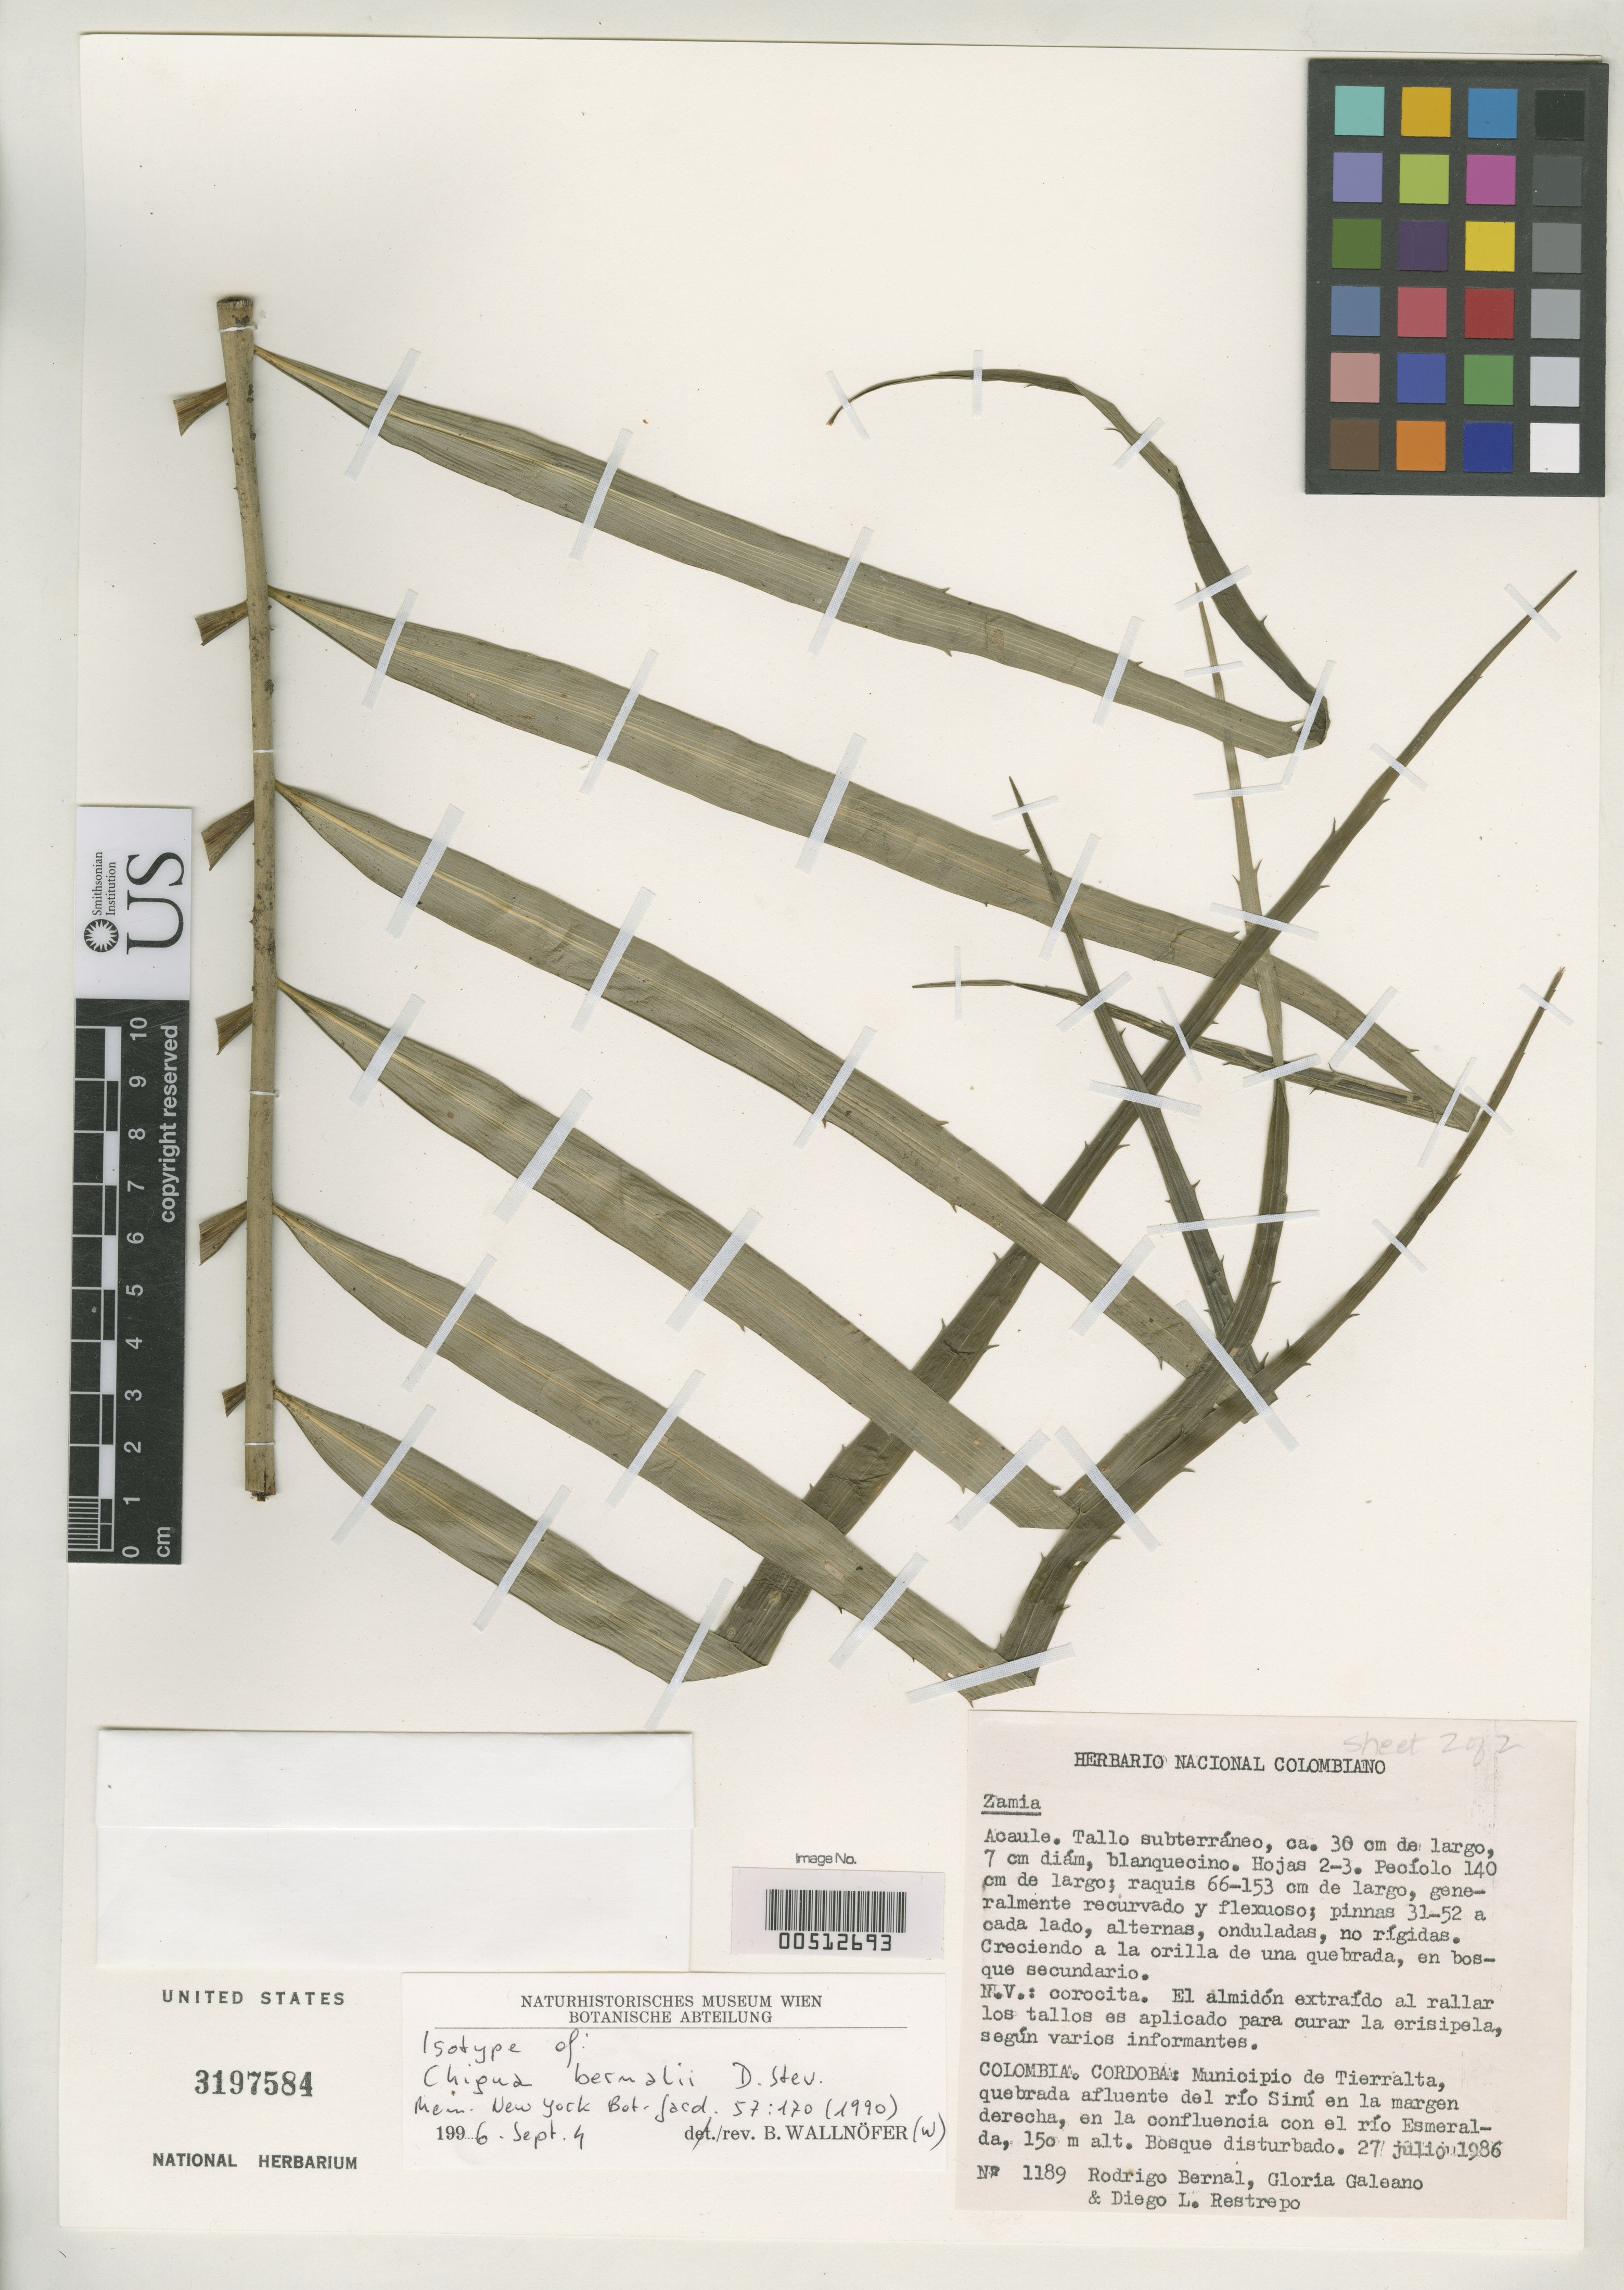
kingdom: Plantae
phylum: Tracheophyta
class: Cycadopsida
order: Cycadales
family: Zamiaceae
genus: Chigua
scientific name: Chigua bernalii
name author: D. Stevenson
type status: Isotype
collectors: R. Bernal González, G. A. Galeano & D. Restrepo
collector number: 1189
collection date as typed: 27 Jul 1986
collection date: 1986-07-27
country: Colombia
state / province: Córdoba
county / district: Tierralta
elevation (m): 150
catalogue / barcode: US 3197584